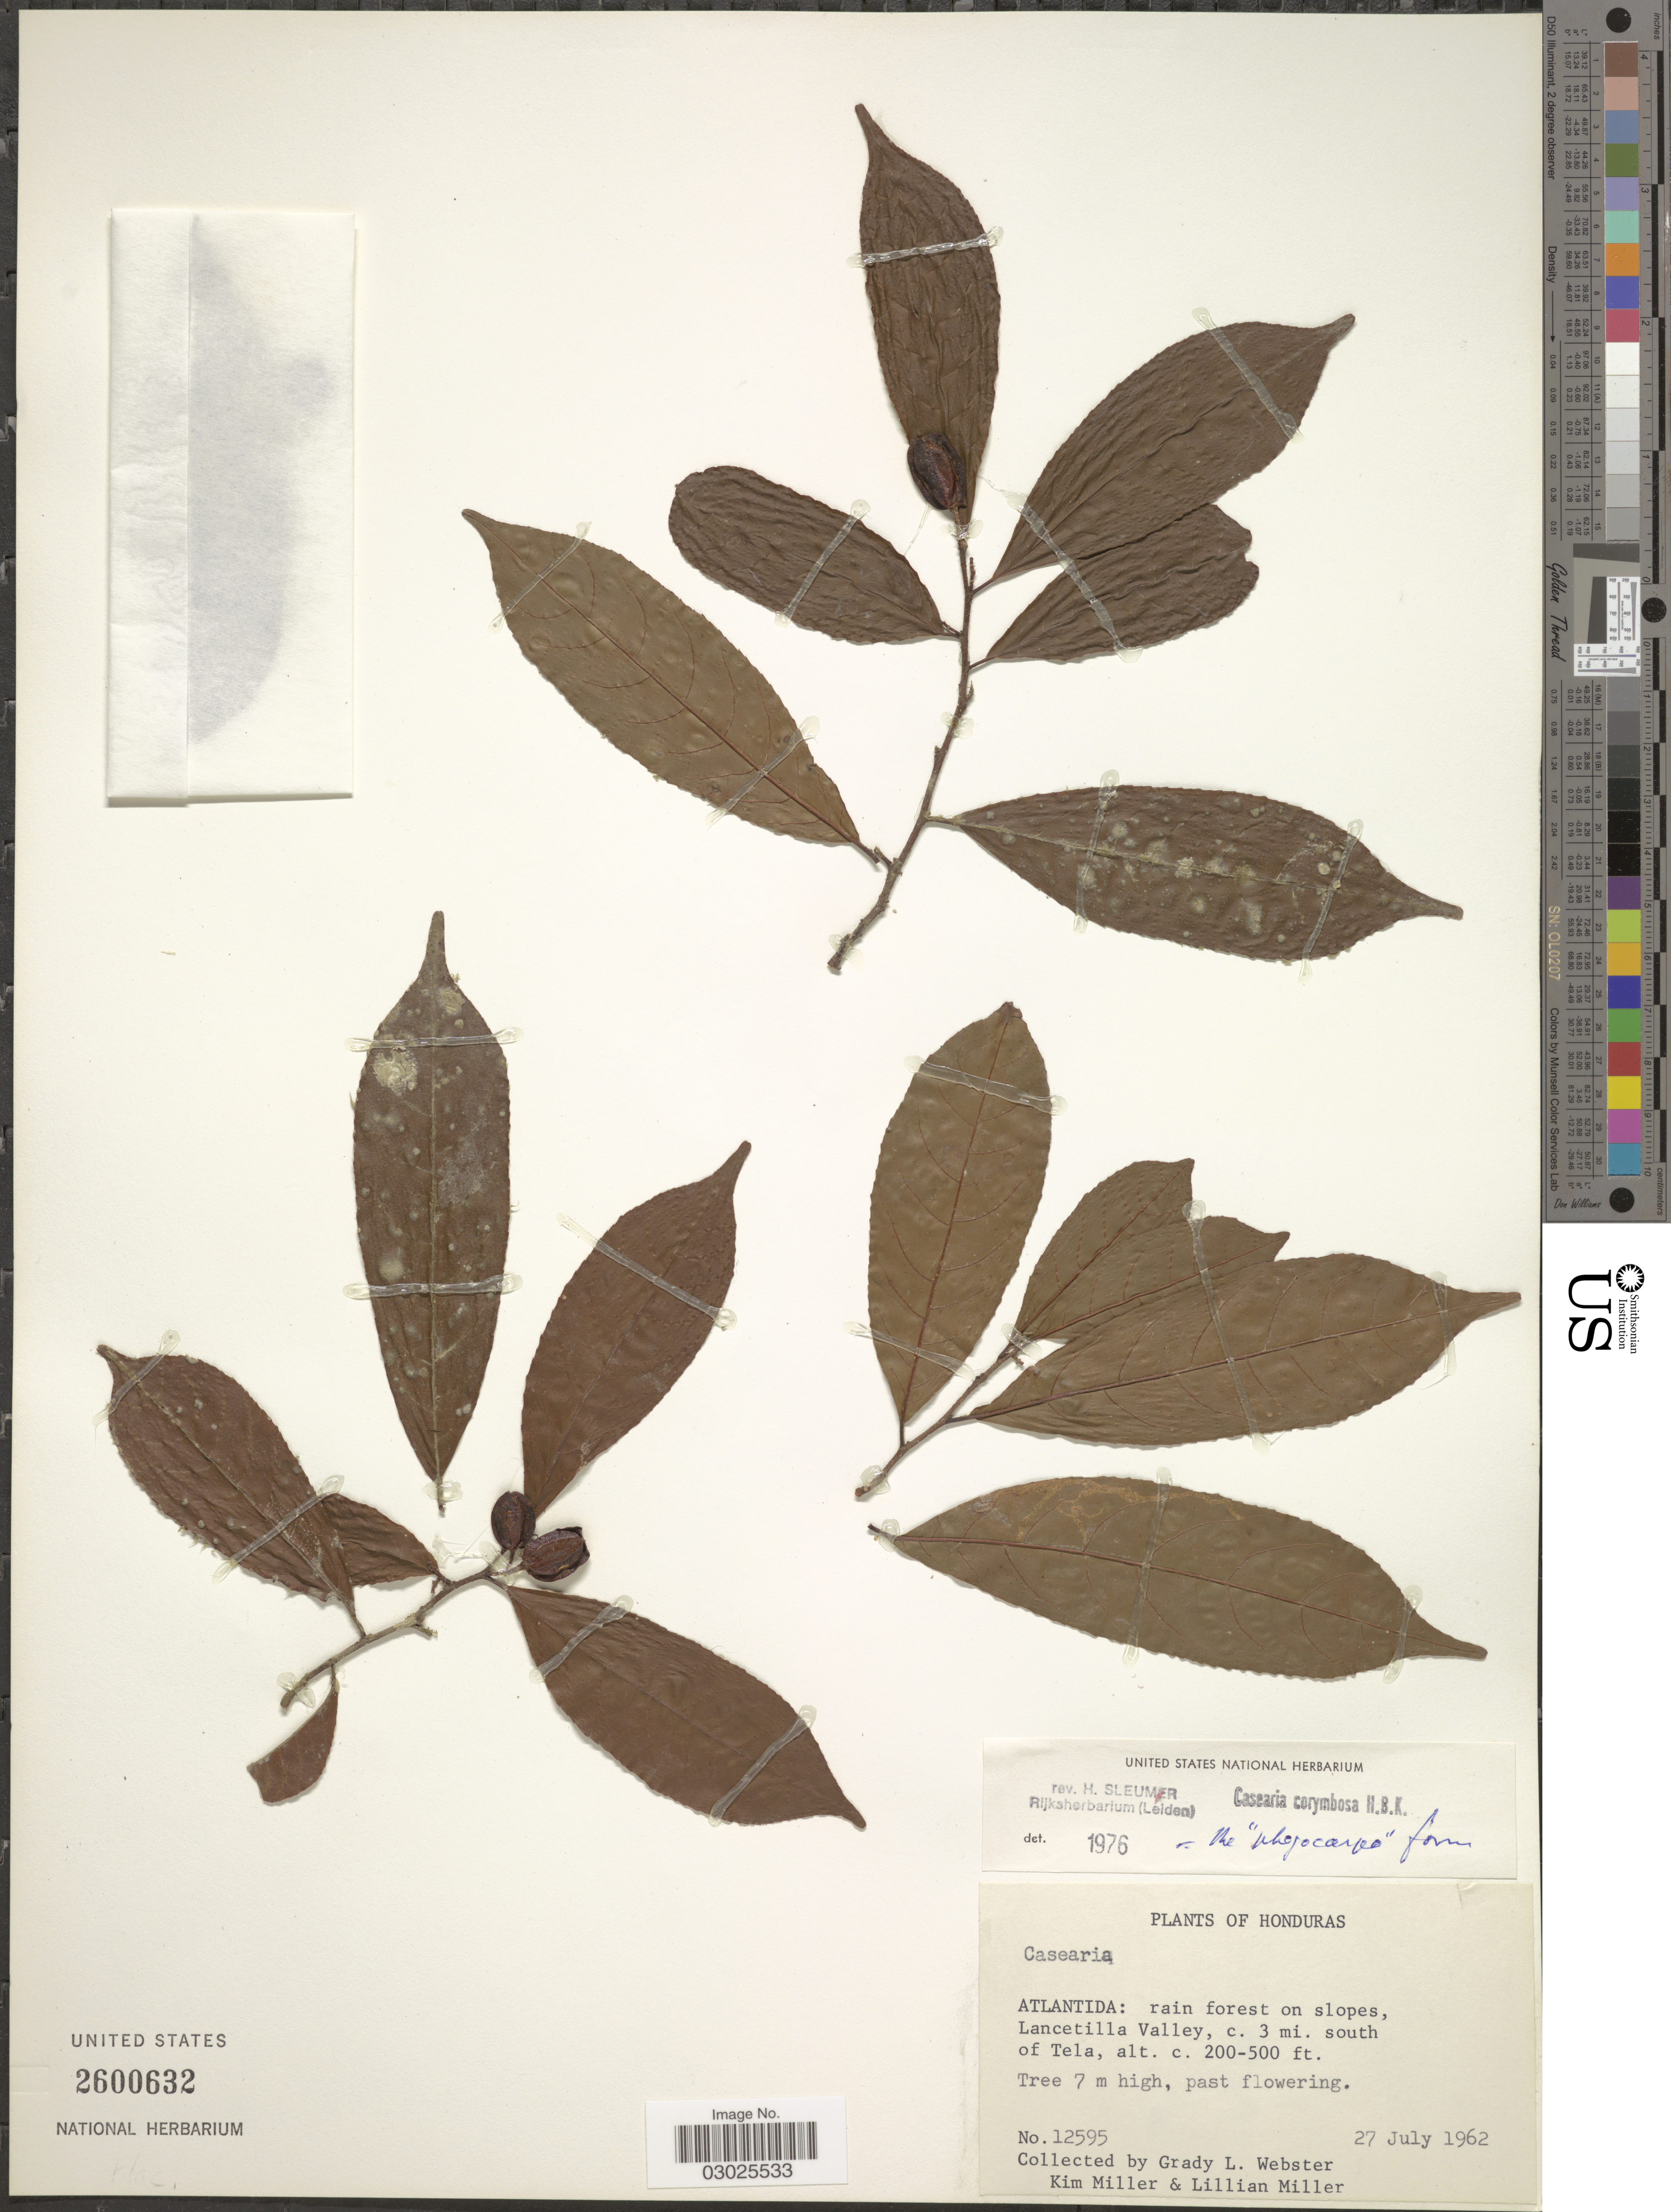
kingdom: Plantae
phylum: Tracheophyta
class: Magnoliopsida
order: Malpighiales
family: Salicaceae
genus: Casearia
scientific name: Casearia corymbosa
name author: Kunth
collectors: G. L. Webster, K. Miller & L. Miller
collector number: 12595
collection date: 1962-07-27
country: Honduras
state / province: Atlántida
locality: Rain forest on slopes, Lancetilla Valley, c. 3 mi. south of Tela.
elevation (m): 200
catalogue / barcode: US 2600632